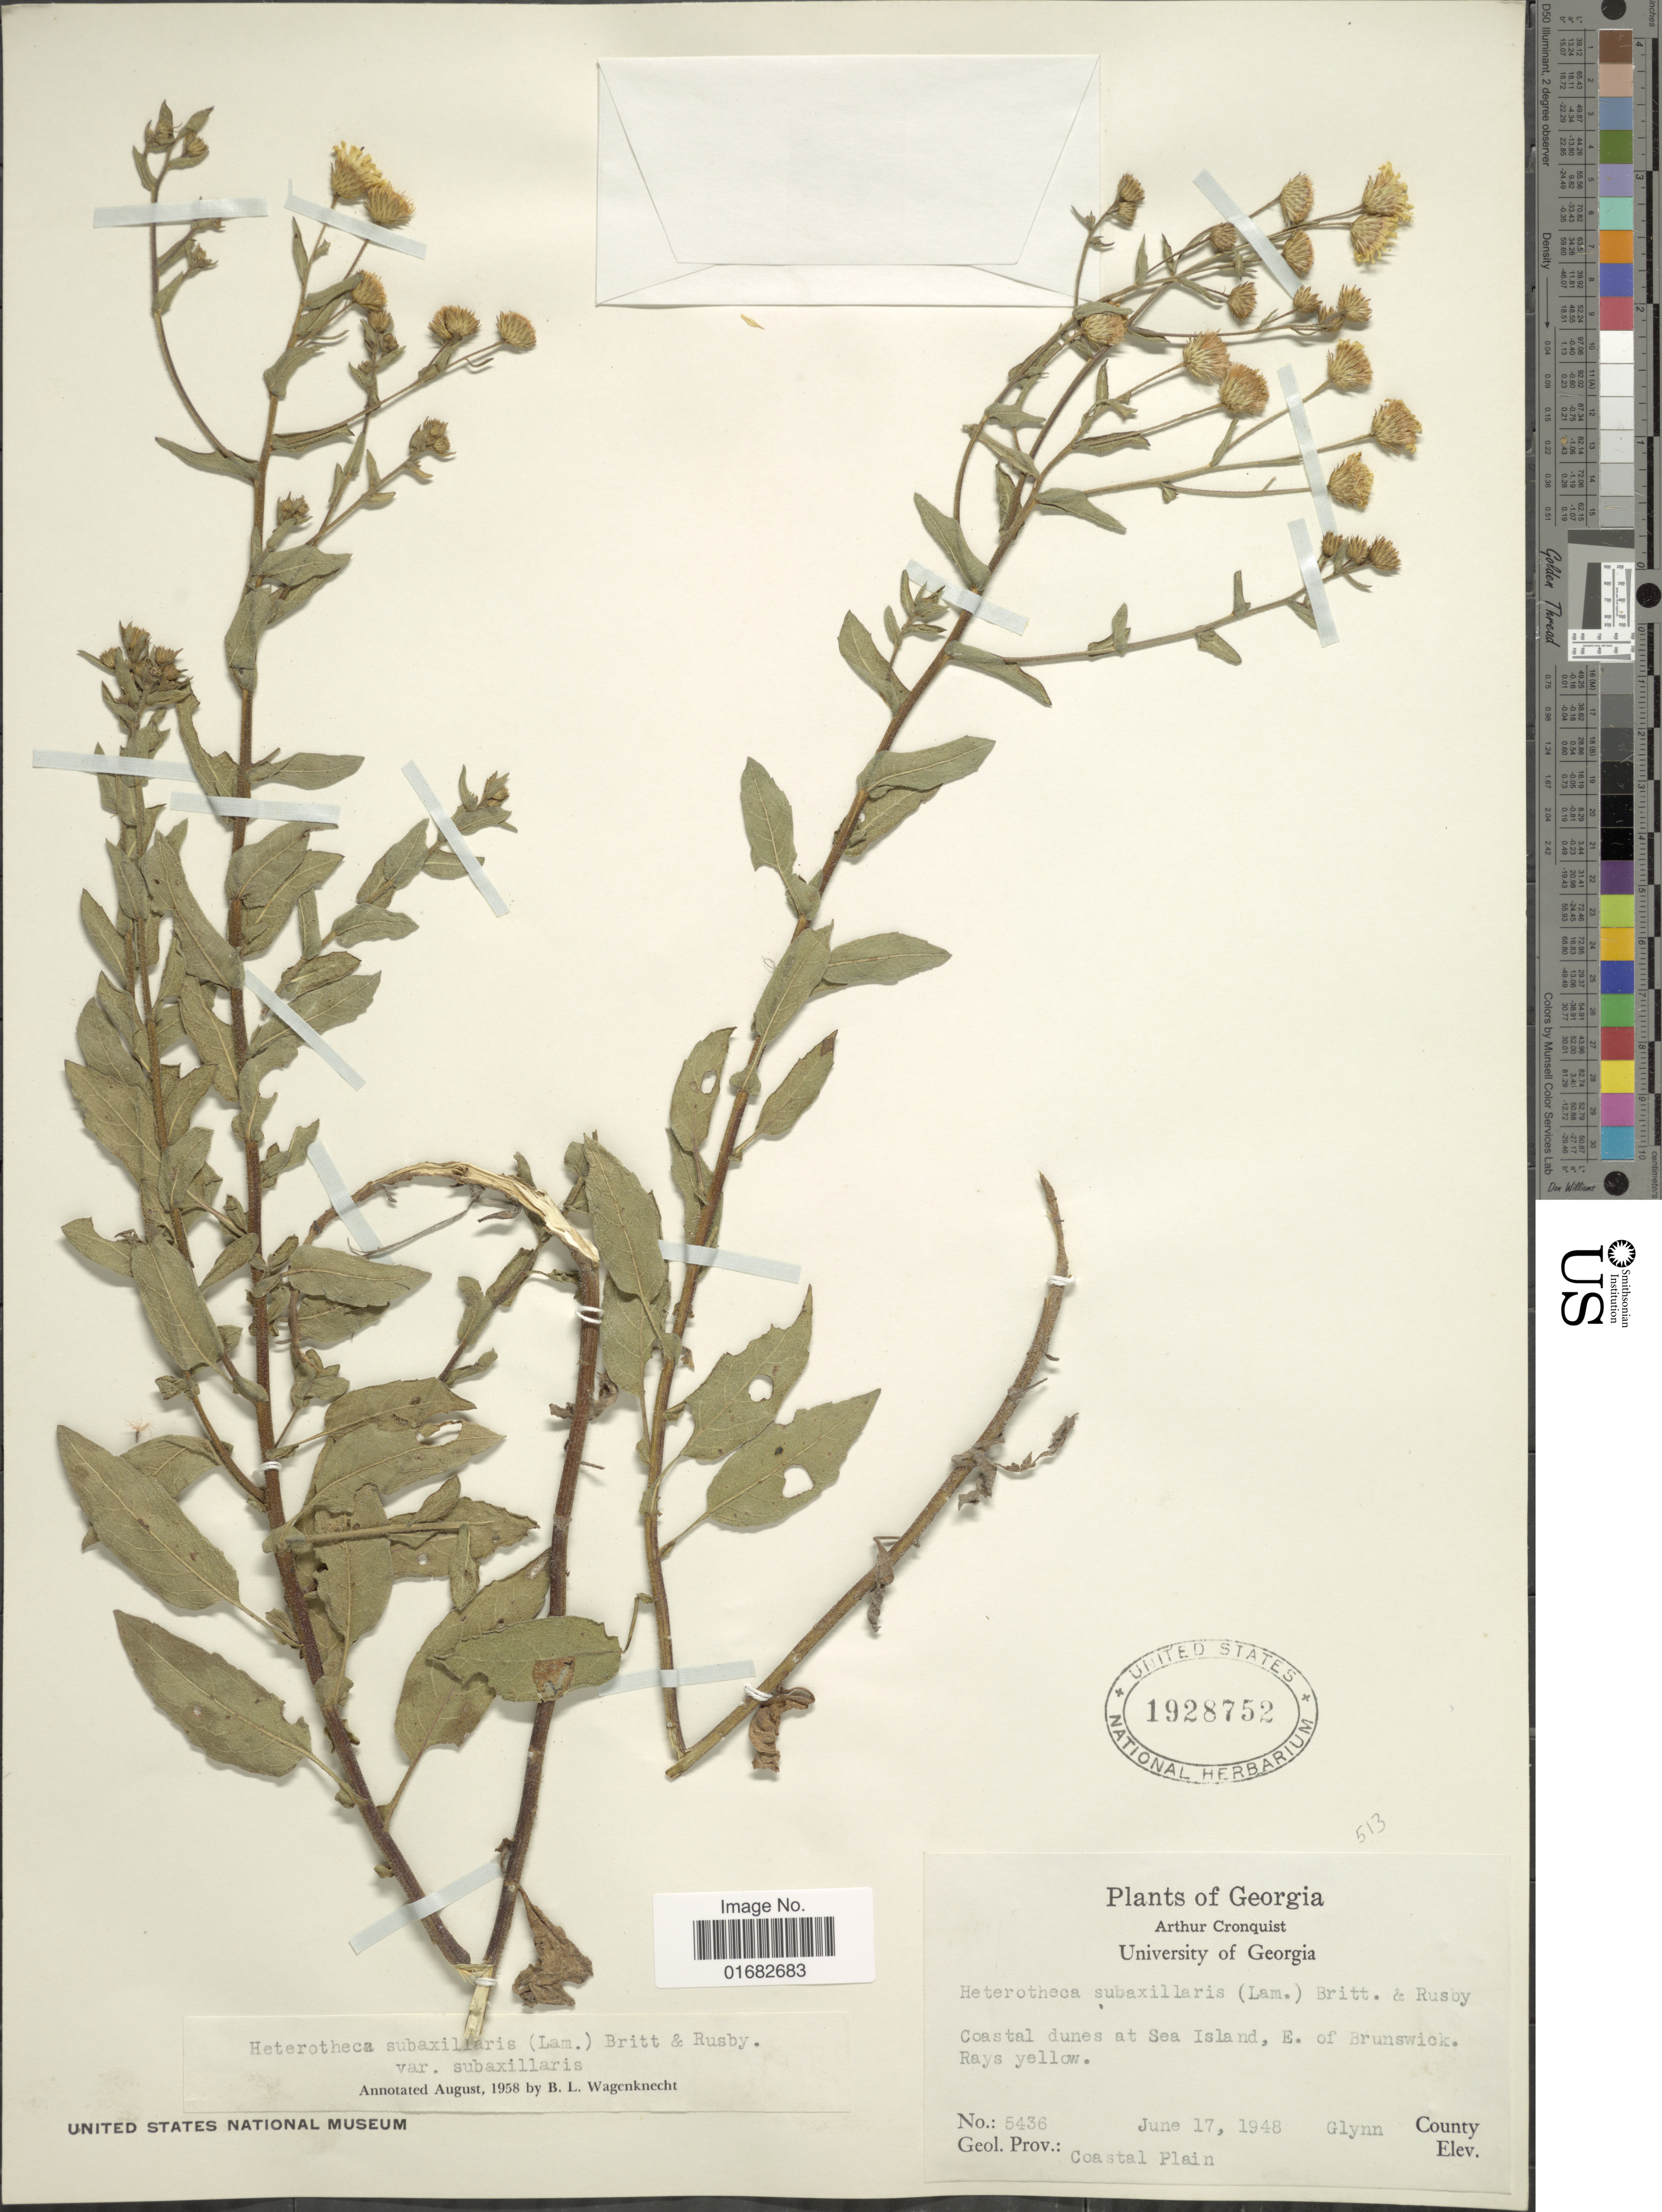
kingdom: Plantae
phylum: Tracheophyta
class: Magnoliopsida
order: Asterales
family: Asteraceae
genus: Heterotheca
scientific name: Heterotheca subaxillaris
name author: (Lam.) Britton & Rusby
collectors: A. J. Cronquist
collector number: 5436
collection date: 1948-06-17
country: United States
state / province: Georgia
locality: Glynn County. Coastal dunes at Sea Island, E. of Brunswick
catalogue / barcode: US 1928752